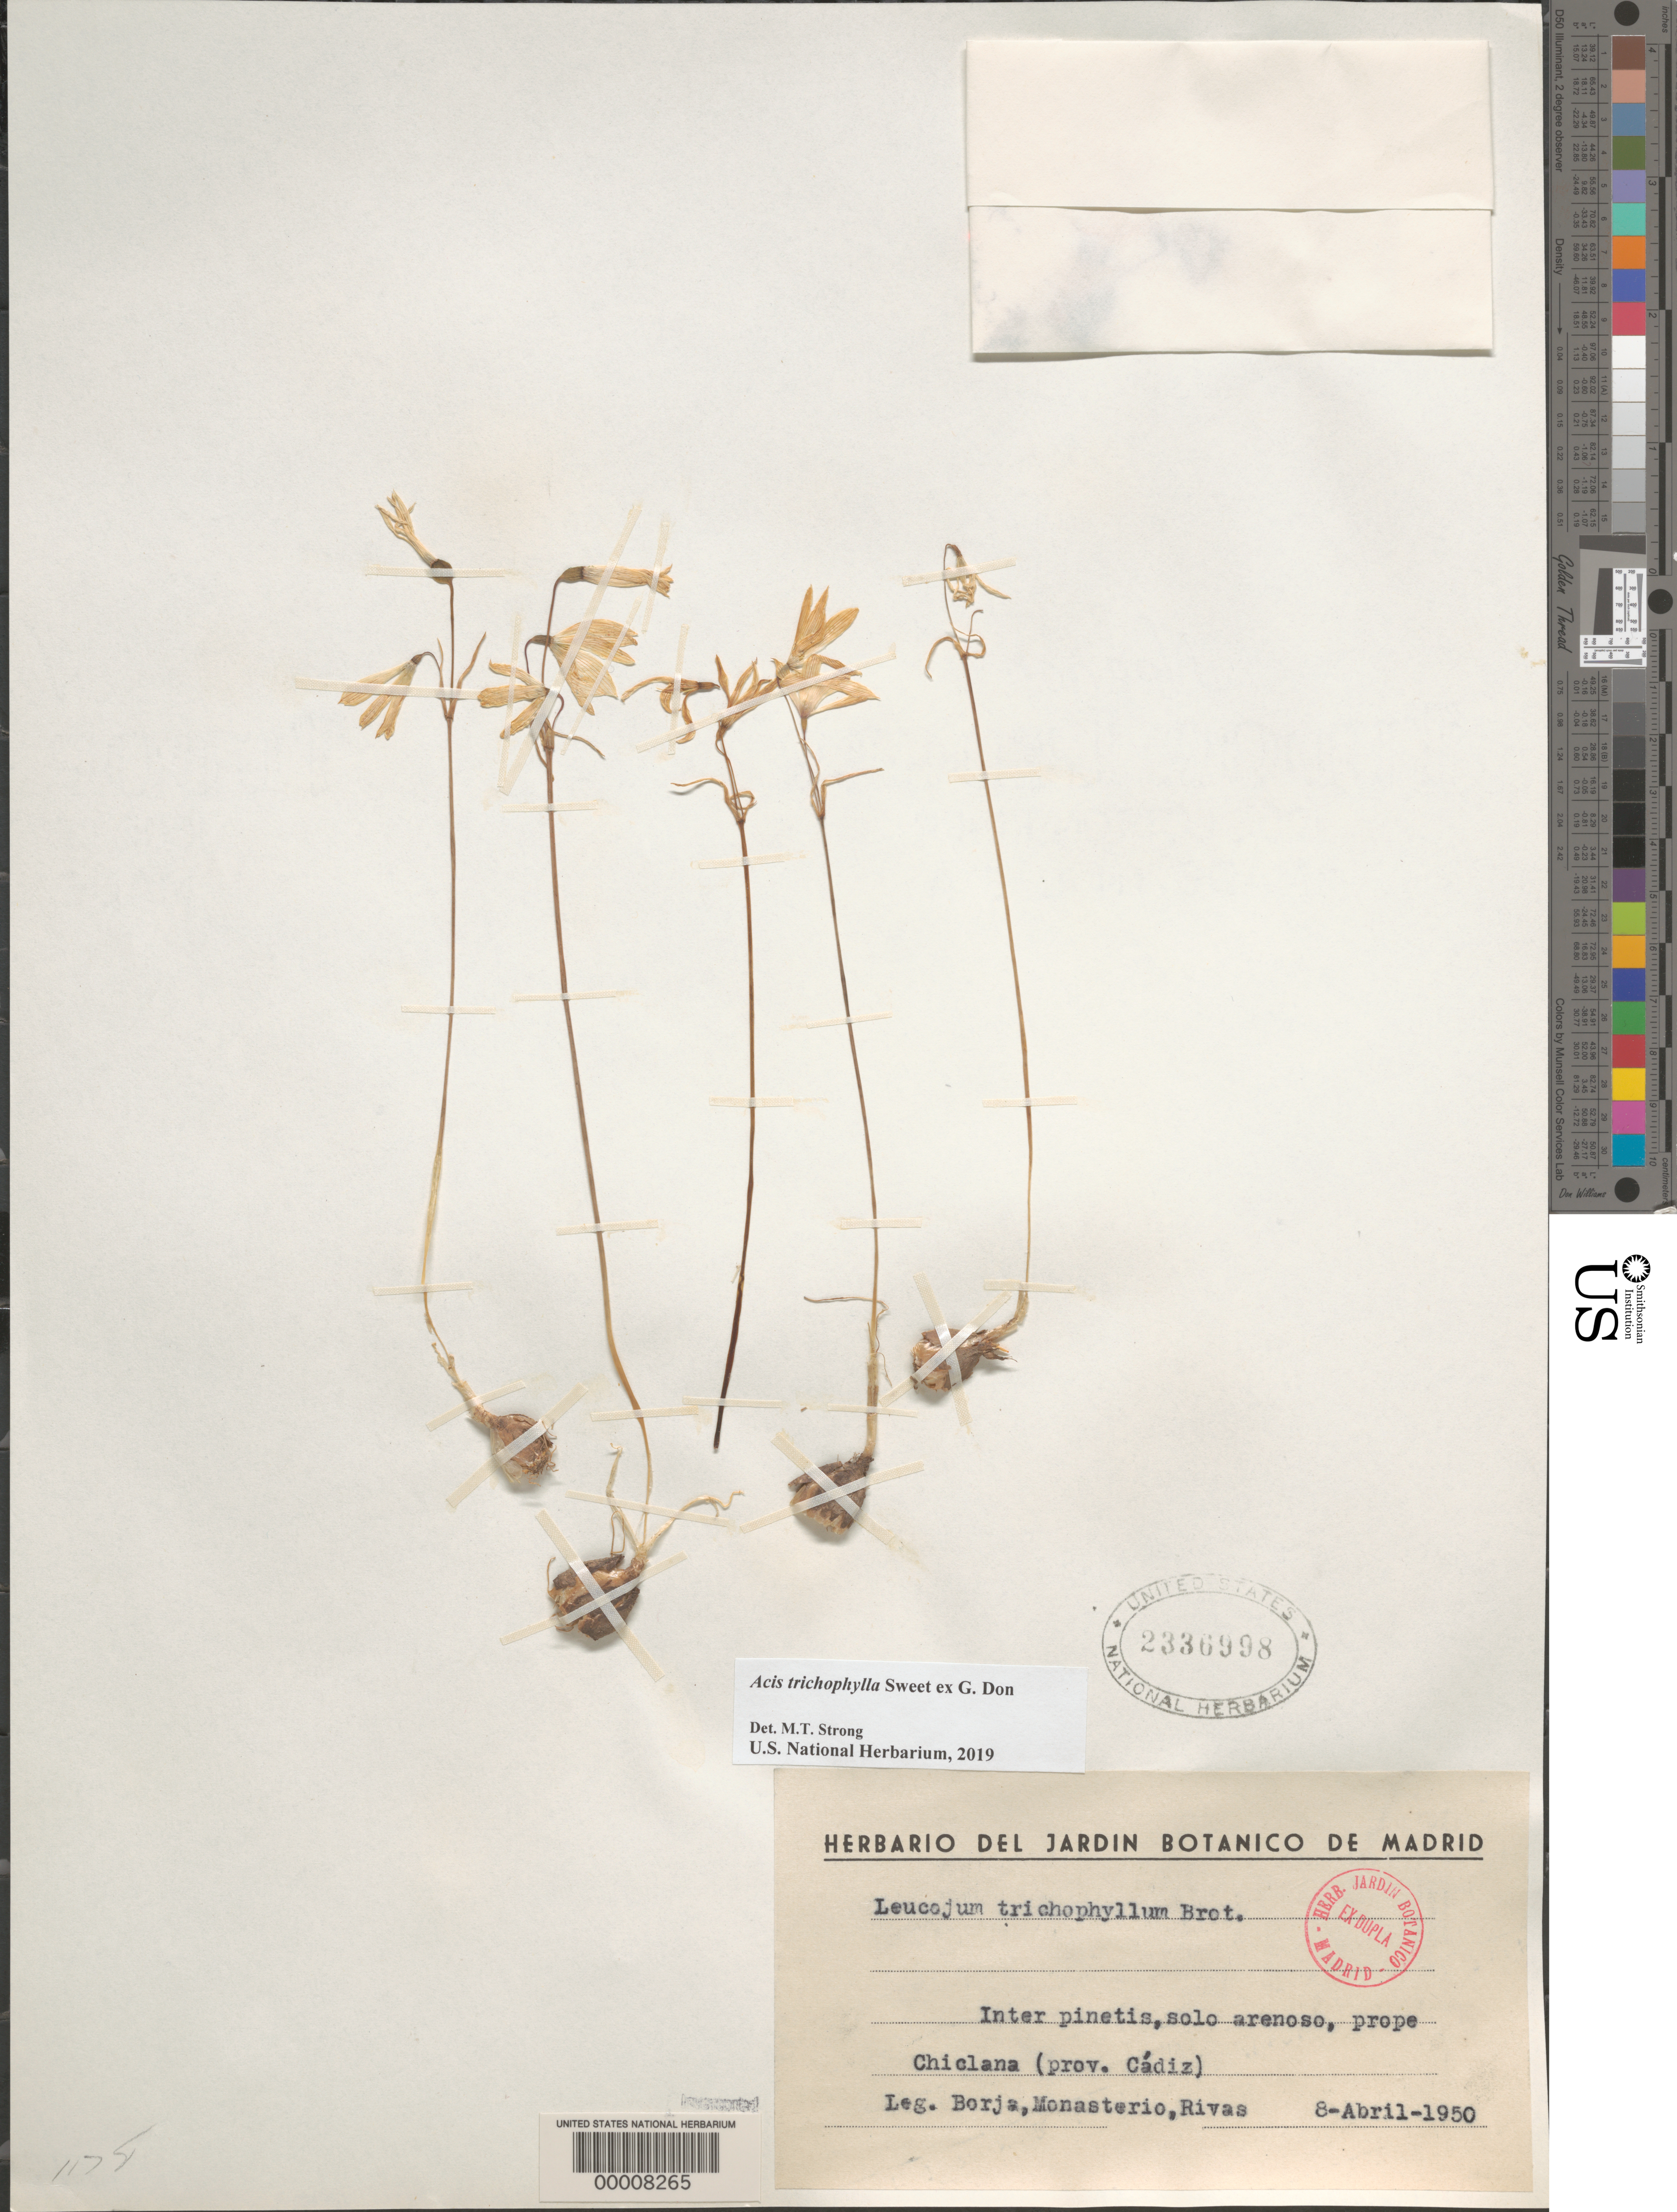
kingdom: Plantae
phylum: Tracheophyta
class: Liliopsida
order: Asparagales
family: Amaryllidaceae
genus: Acis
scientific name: Acis trichophylla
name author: Sweet ex G. Don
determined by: Strong, Mark T., (BOT), Smithsonian Institution - National Museum of Natural History (UNITED STATES)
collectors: -. Borja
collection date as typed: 08 Apr 1950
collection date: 1950-04-08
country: Spain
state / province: Andalucia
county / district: Cadiz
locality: Near chiclana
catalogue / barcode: US 2336998